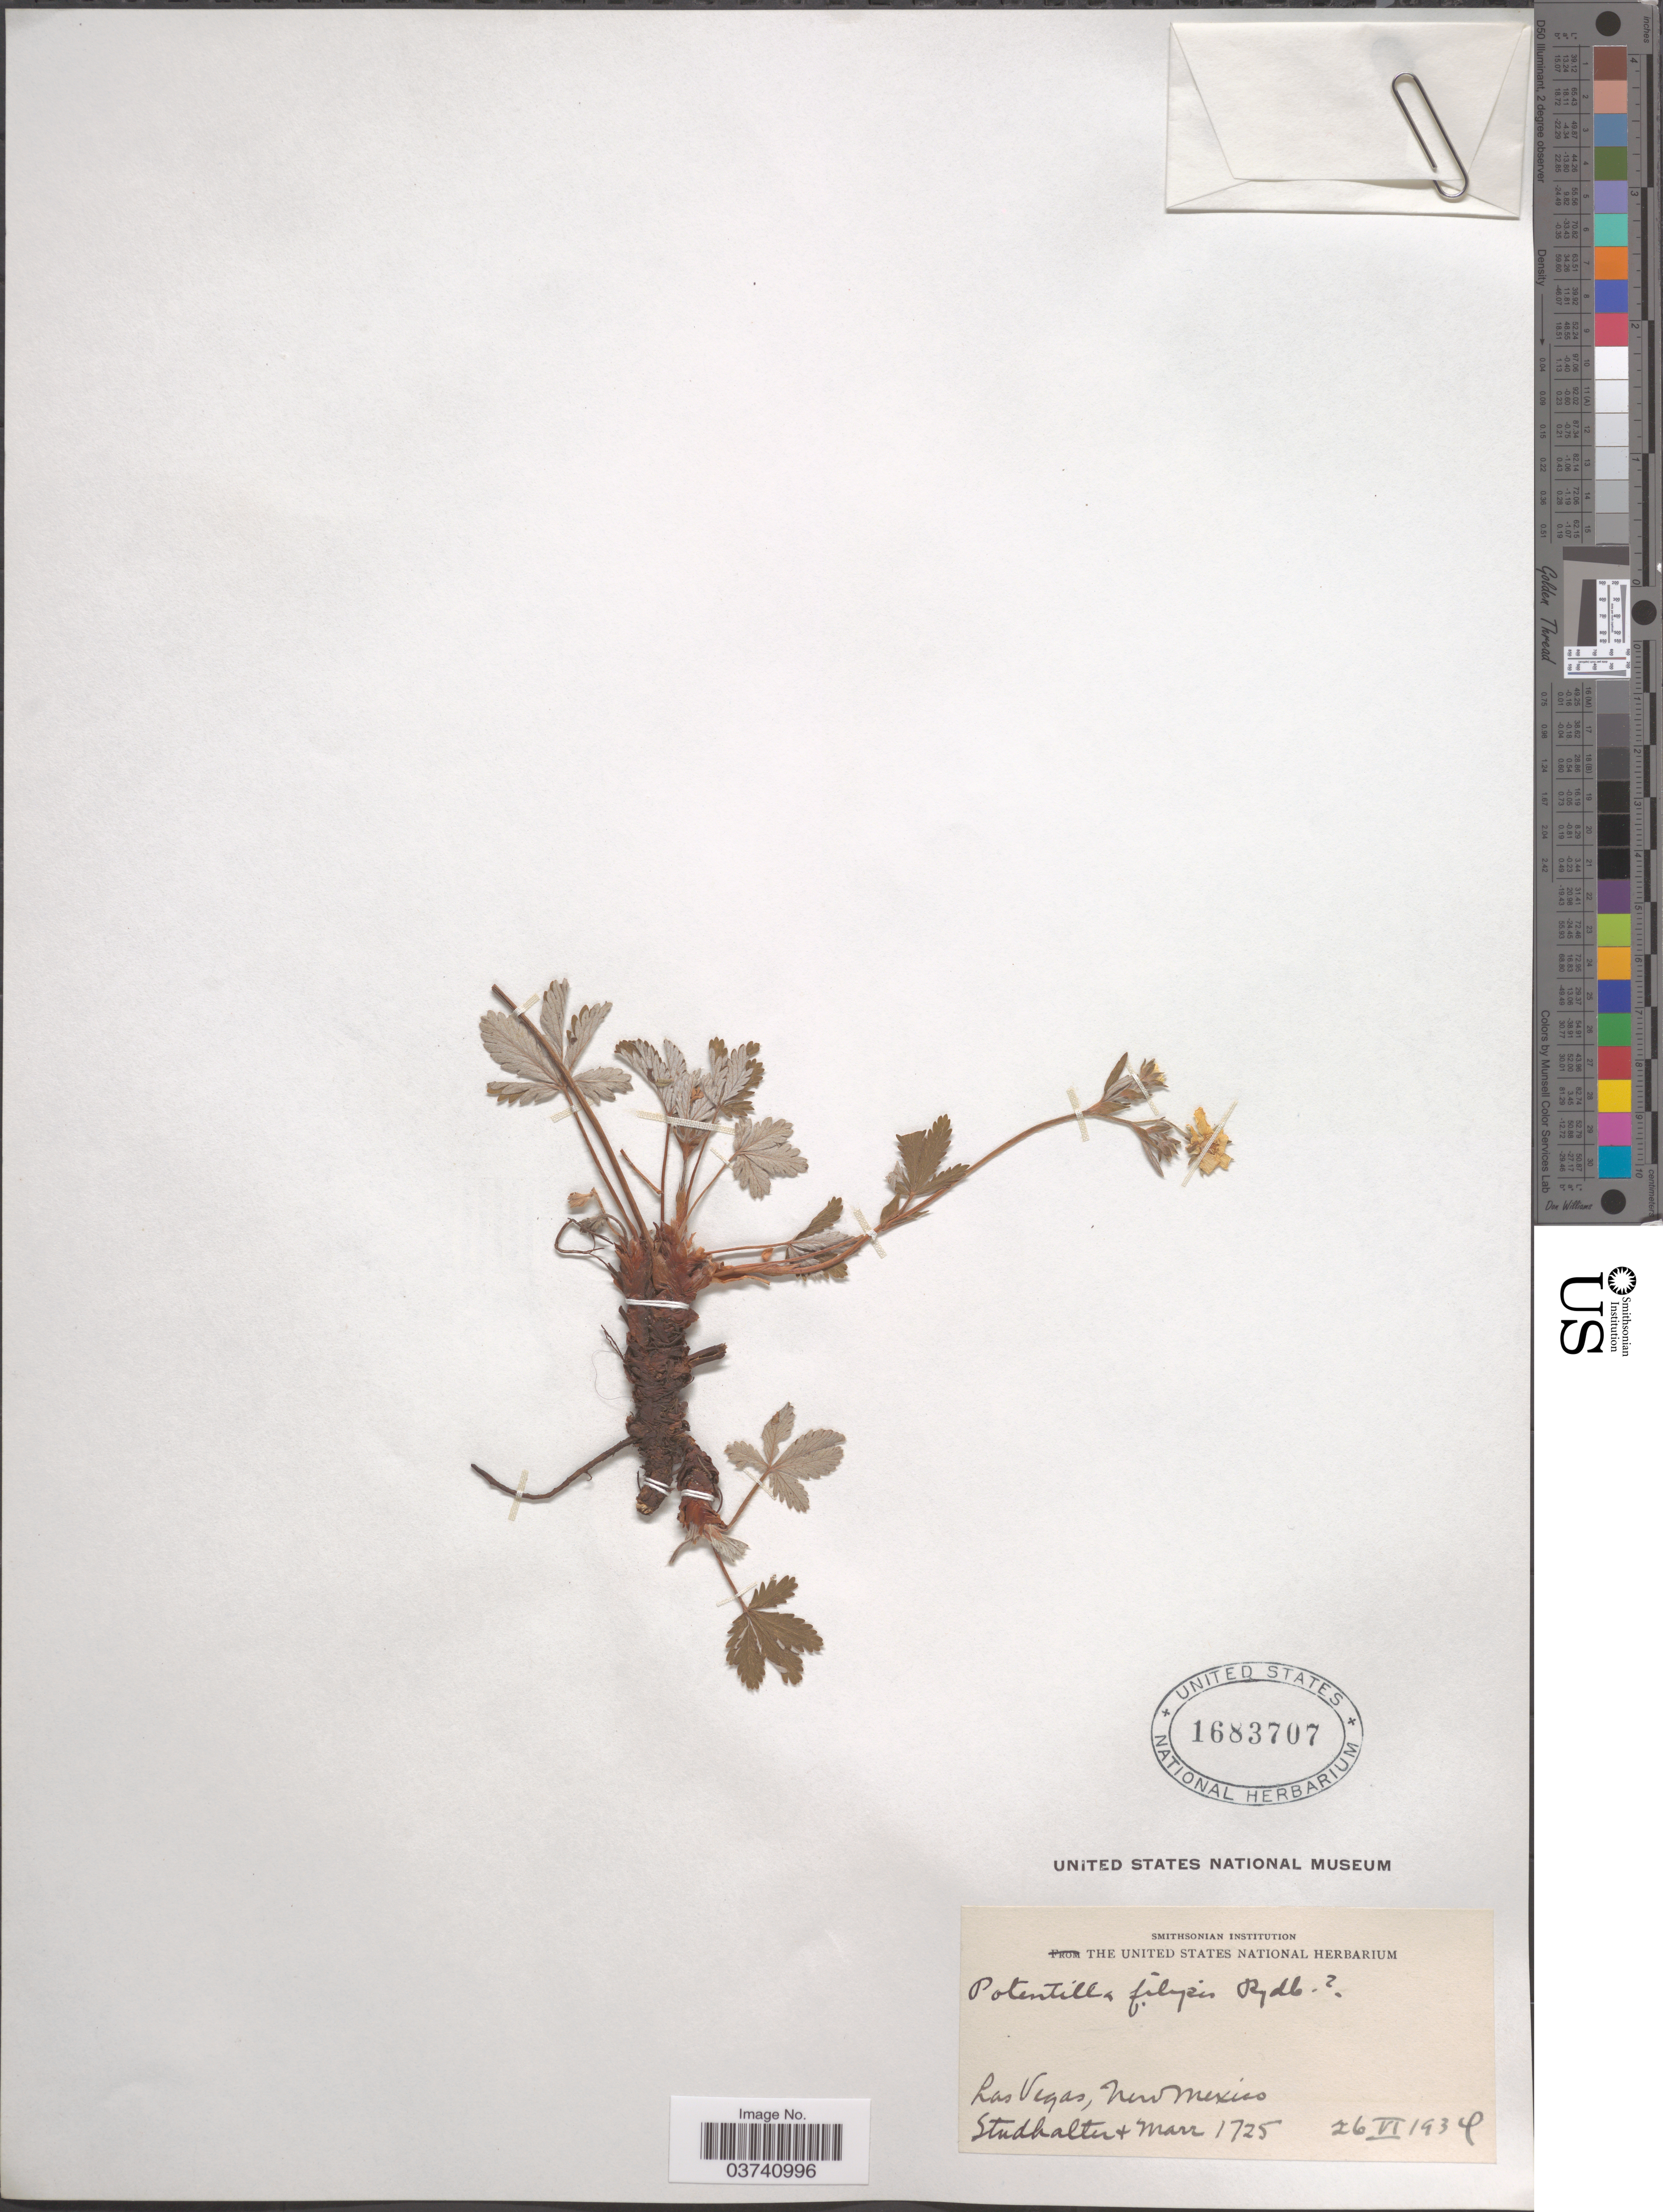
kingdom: Plantae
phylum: Tracheophyta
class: Magnoliopsida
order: Rosales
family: Rosaceae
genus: Potentilla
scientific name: Potentilla pulcherrima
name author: Lehm.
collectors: Studhalter & -. Marr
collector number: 1725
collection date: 1934-06-26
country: United States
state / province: New Mexico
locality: Las Vegas.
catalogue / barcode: US 1683707